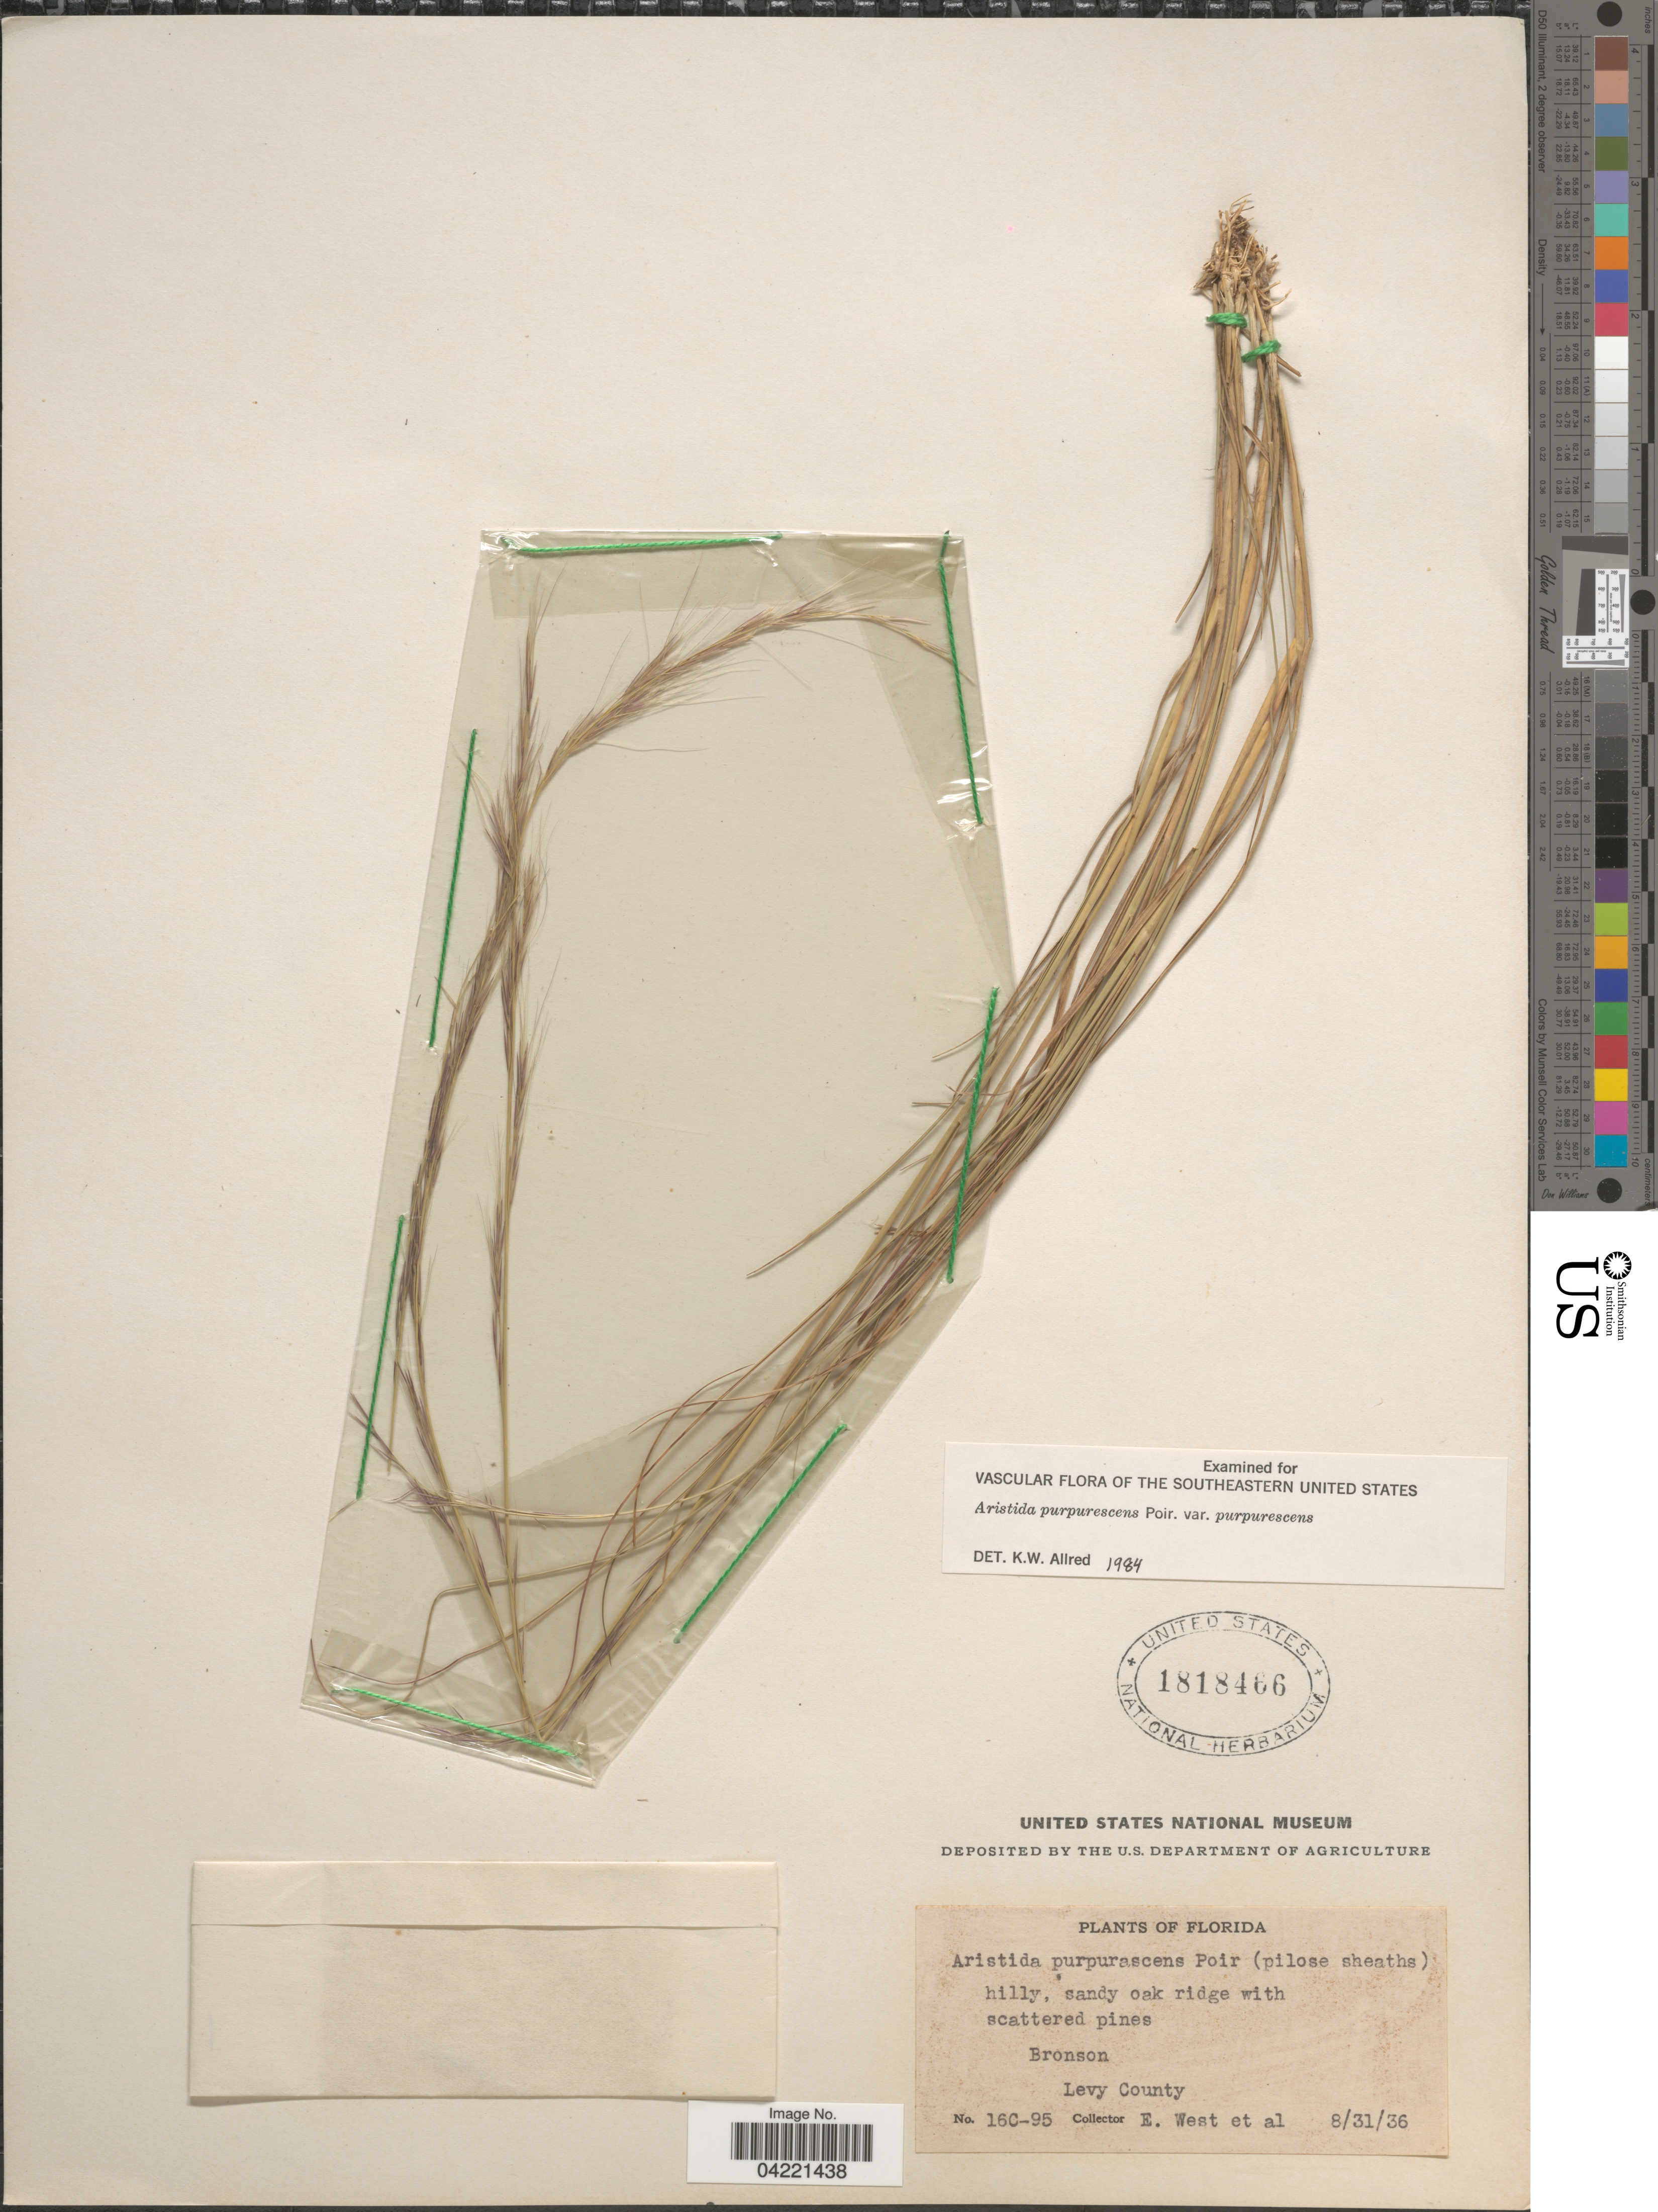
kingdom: Plantae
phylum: Tracheophyta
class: Liliopsida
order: Poales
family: Poaceae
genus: Aristida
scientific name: Aristida purpurascens var. purpurescens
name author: Poir.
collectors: E. West & et al.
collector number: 16C-95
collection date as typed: Transcribed d/m/y: 31/8/36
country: United States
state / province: Florida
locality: Hilly, sandy oak ridge with scattered pines. Bronson, Levy County.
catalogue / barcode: US 1818466